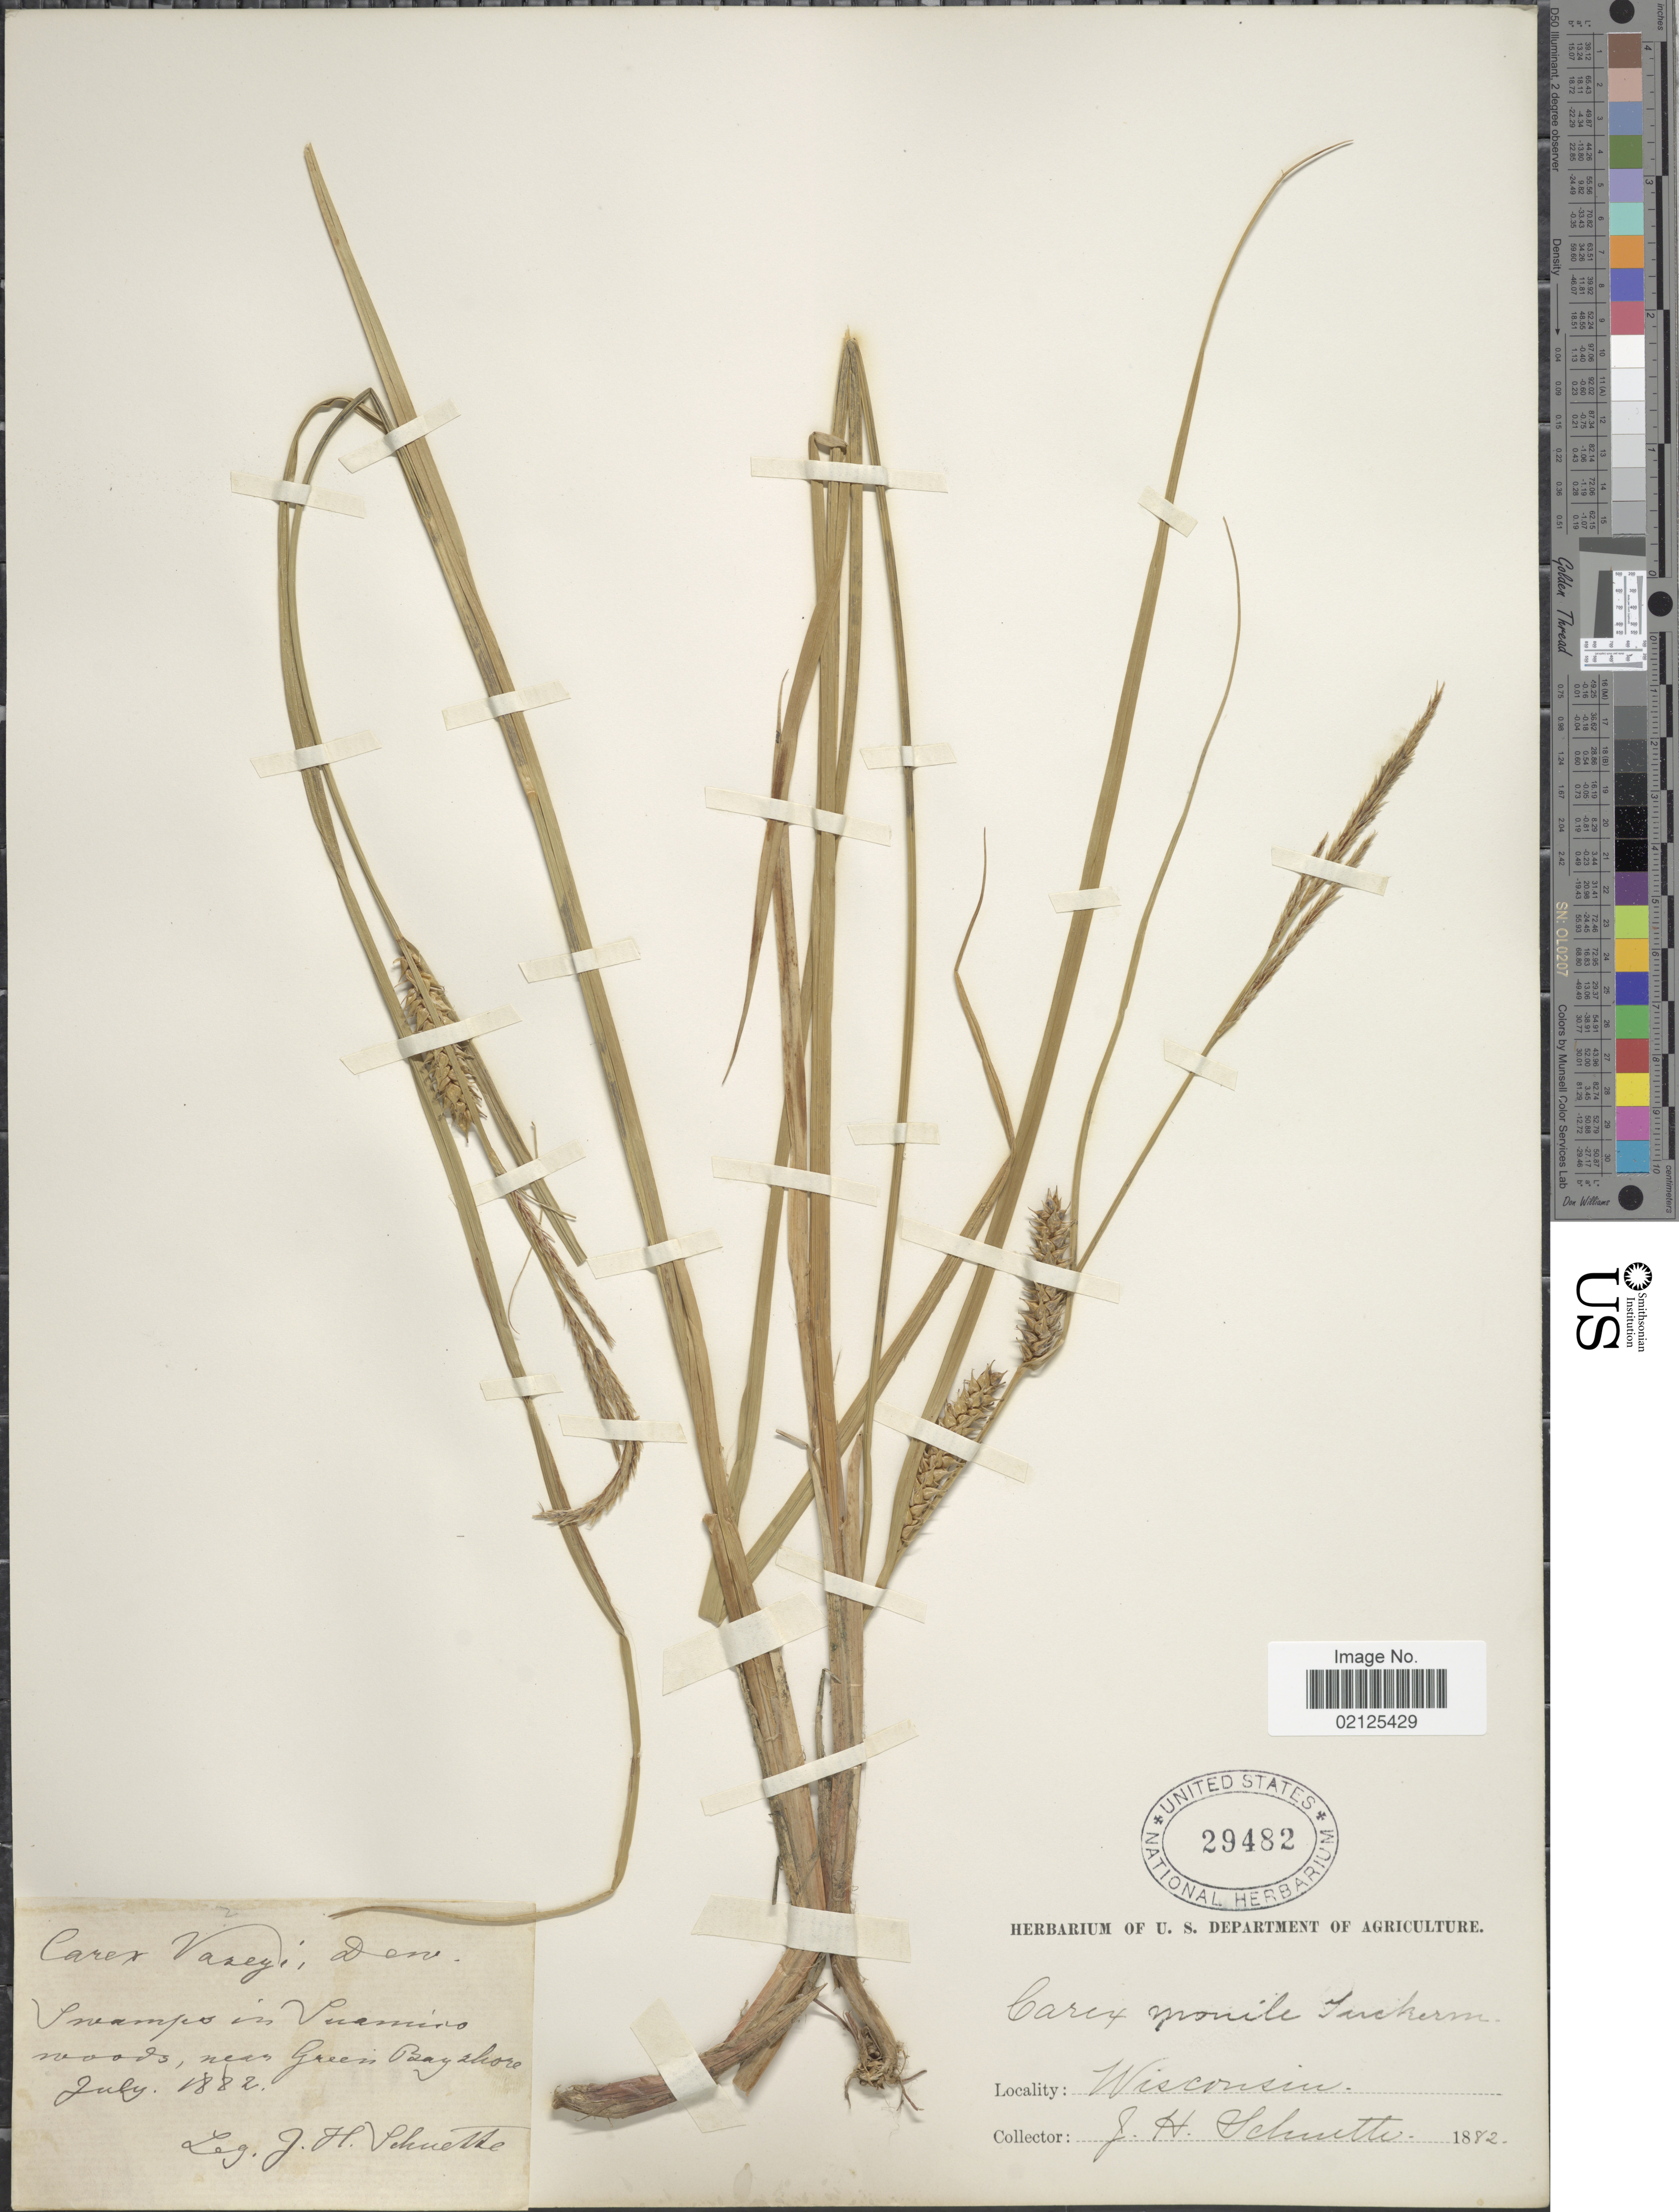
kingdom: Plantae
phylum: Tracheophyta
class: Liliopsida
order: Poales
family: Cyperaceae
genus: Carex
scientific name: Carex vesicaria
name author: L.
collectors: J. H. Schuette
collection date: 1882-07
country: United States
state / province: Wisconsin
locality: Swamps in Suamico woods, near Green Bay shore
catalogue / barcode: US 29482